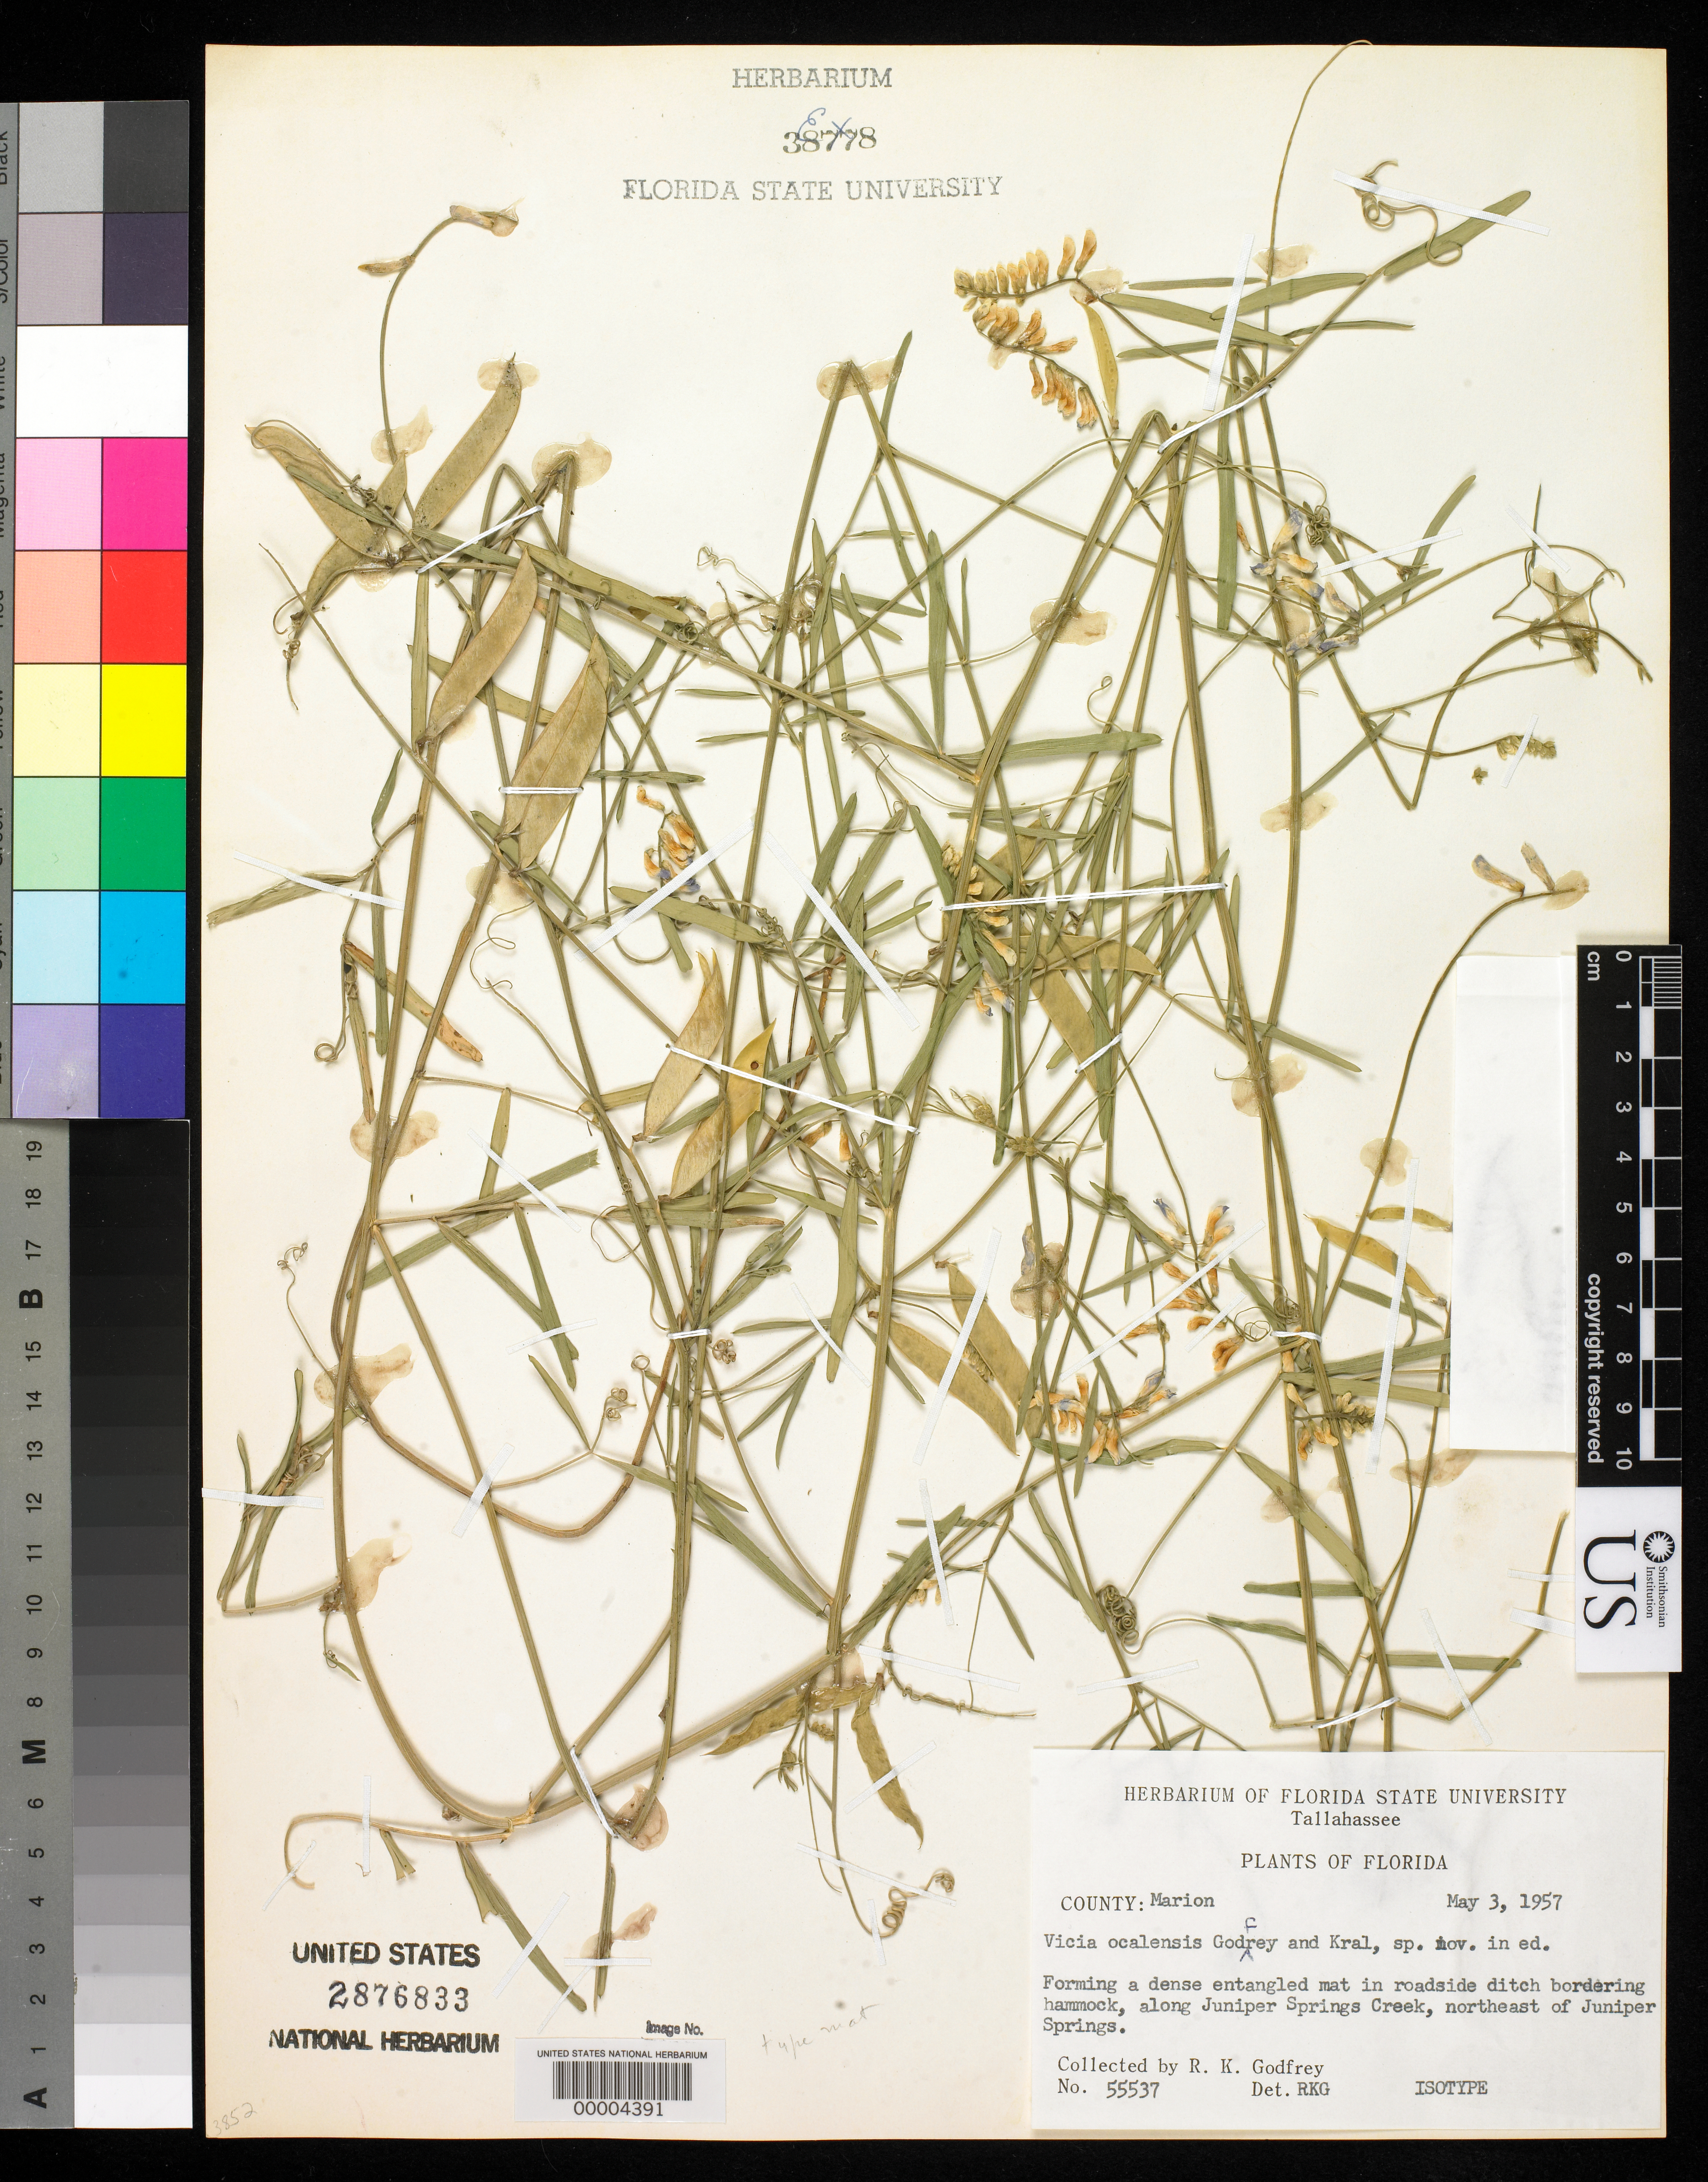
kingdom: Plantae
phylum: Tracheophyta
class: Magnoliopsida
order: Fabales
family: Fabaceae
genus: Vicia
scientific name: Vicia ocalensis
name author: R.K. Godfrey & Kral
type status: Isotype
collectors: R. K. Godfrey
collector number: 55537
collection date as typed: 03 May 1957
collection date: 1957-05-03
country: United States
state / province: Florida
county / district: Marion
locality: Juniper Springs Creek, NE of Juniper Springs.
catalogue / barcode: US 2876833